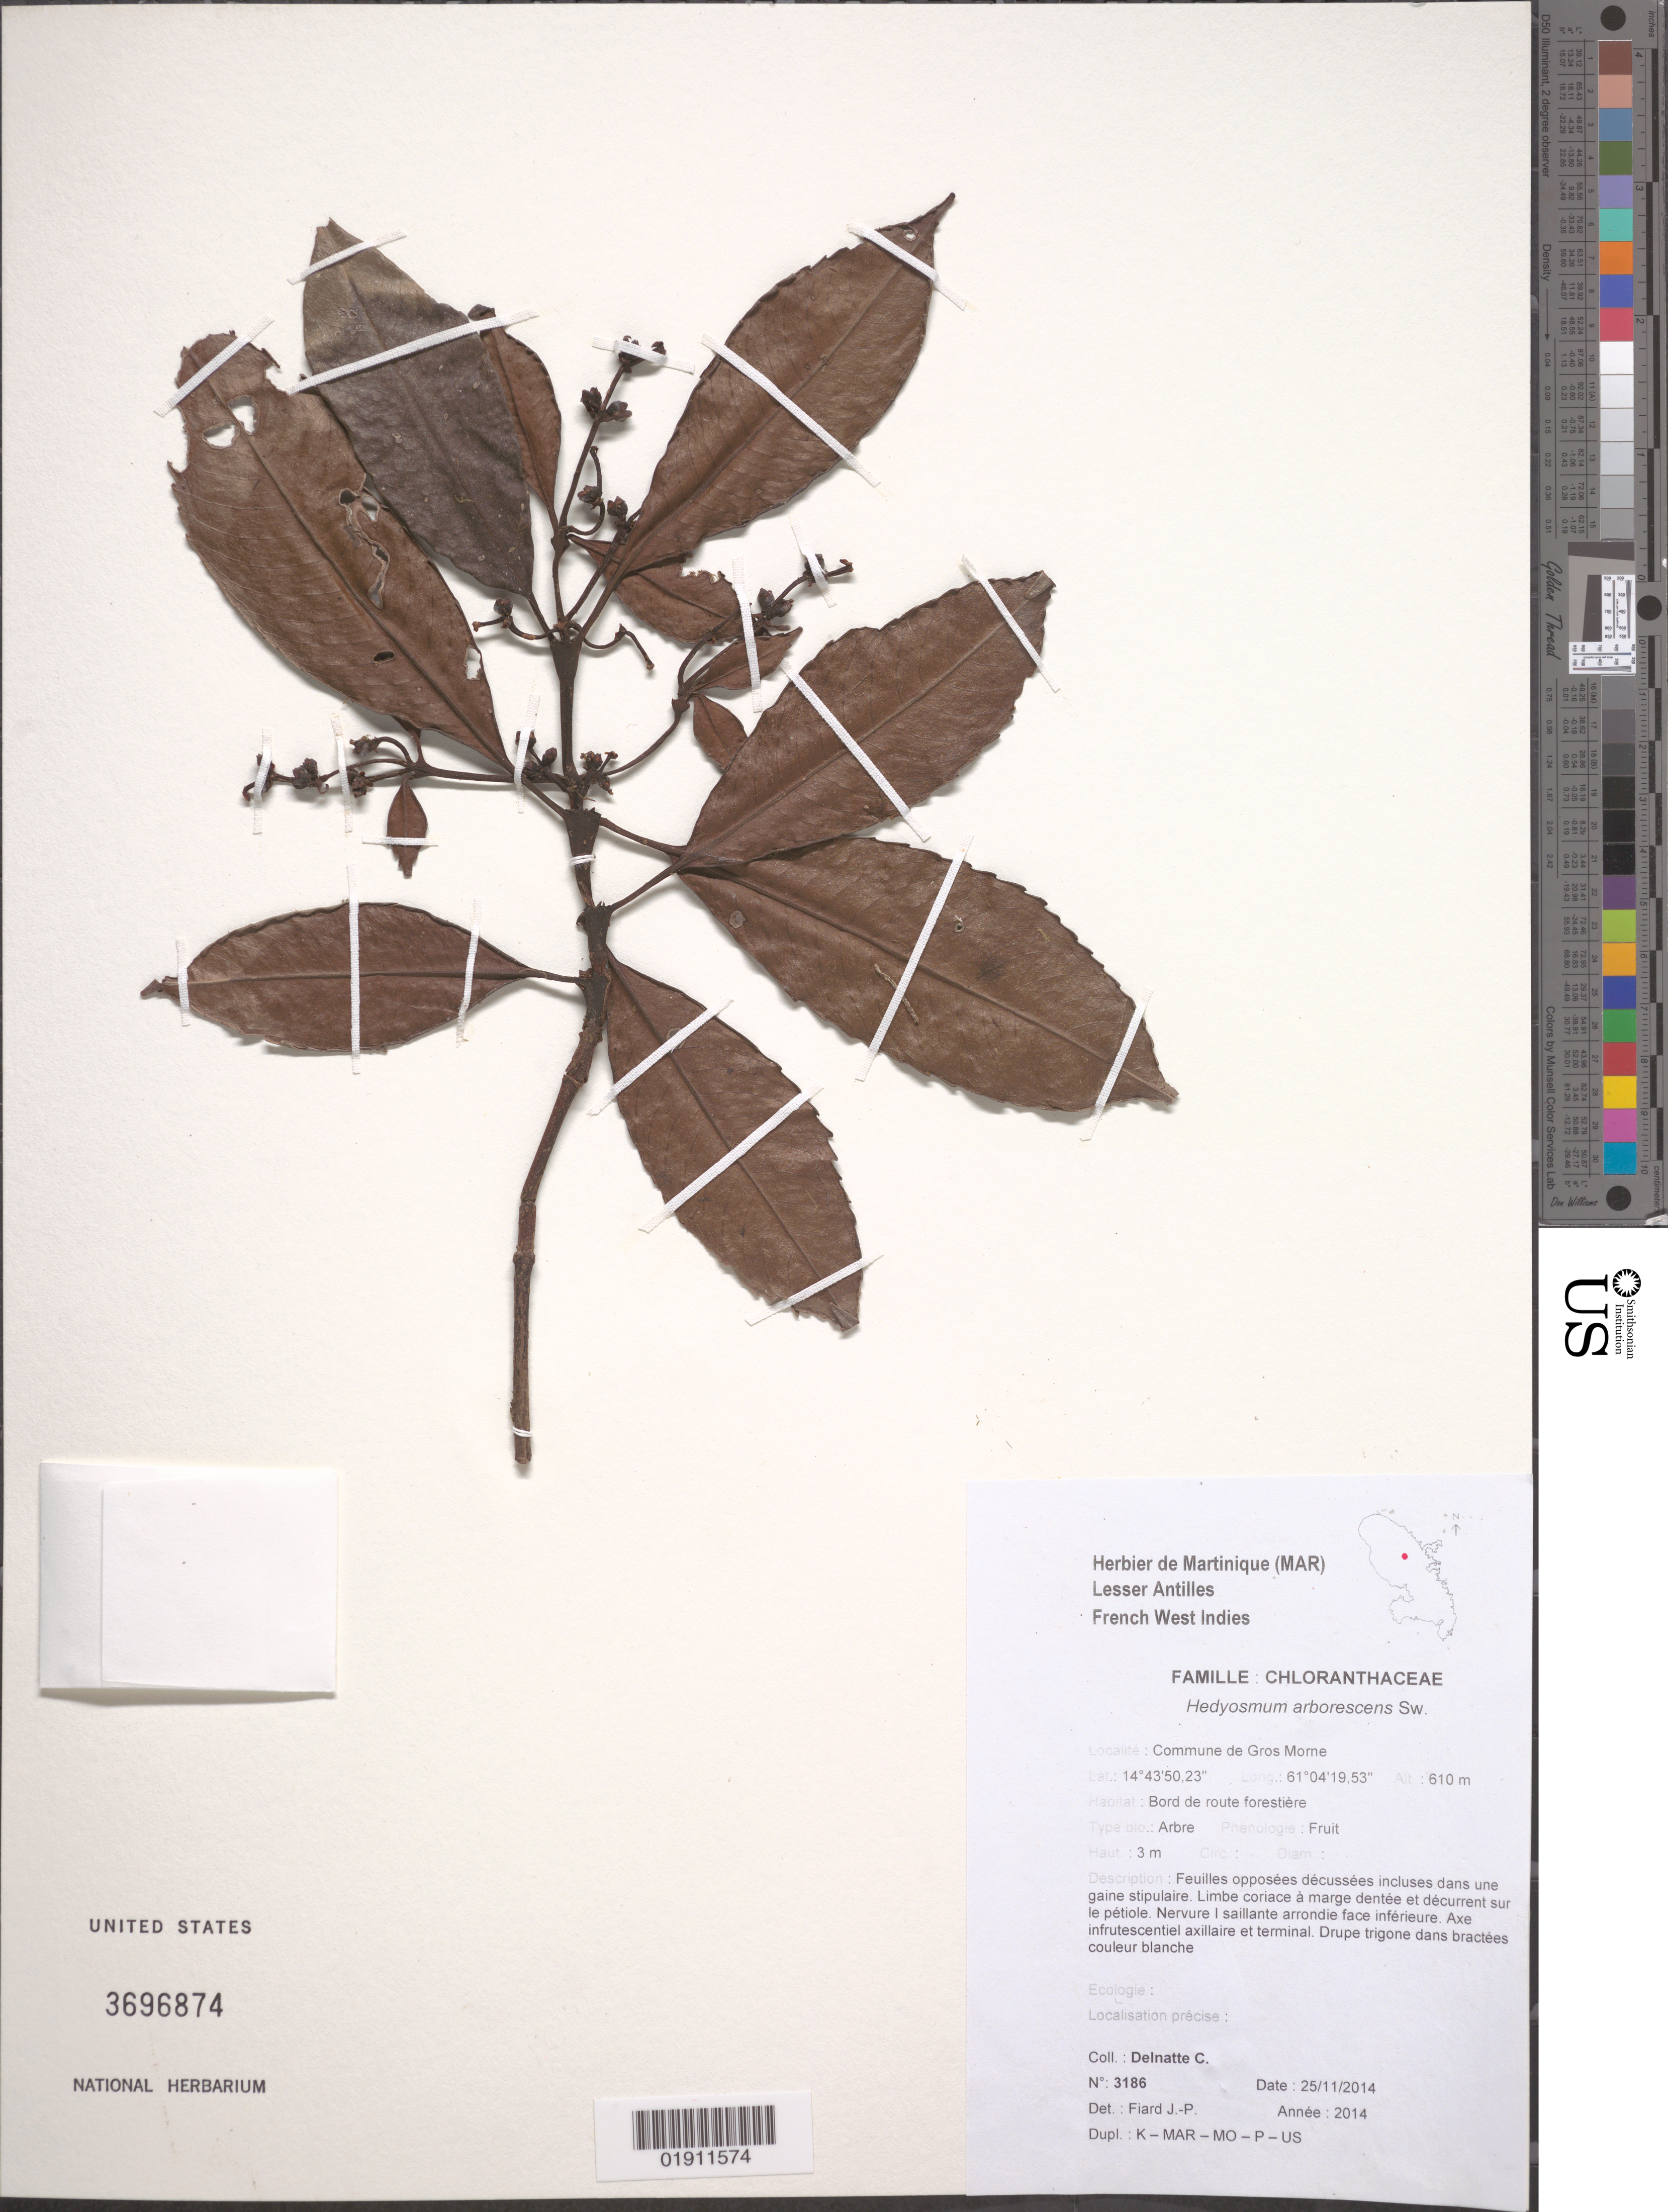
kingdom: Plantae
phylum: Tracheophyta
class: Magnoliopsida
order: Chloranthales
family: Chloranthaceae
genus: Hedyosmum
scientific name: Hedyosmum arborescens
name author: Sw.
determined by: Fiard, J. P.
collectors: C. Delnatte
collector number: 3186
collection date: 2014-11-25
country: Martinique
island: Martinique I.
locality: Commune de Gros Morne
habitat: Bord de route forestière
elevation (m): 610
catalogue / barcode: US 3696874